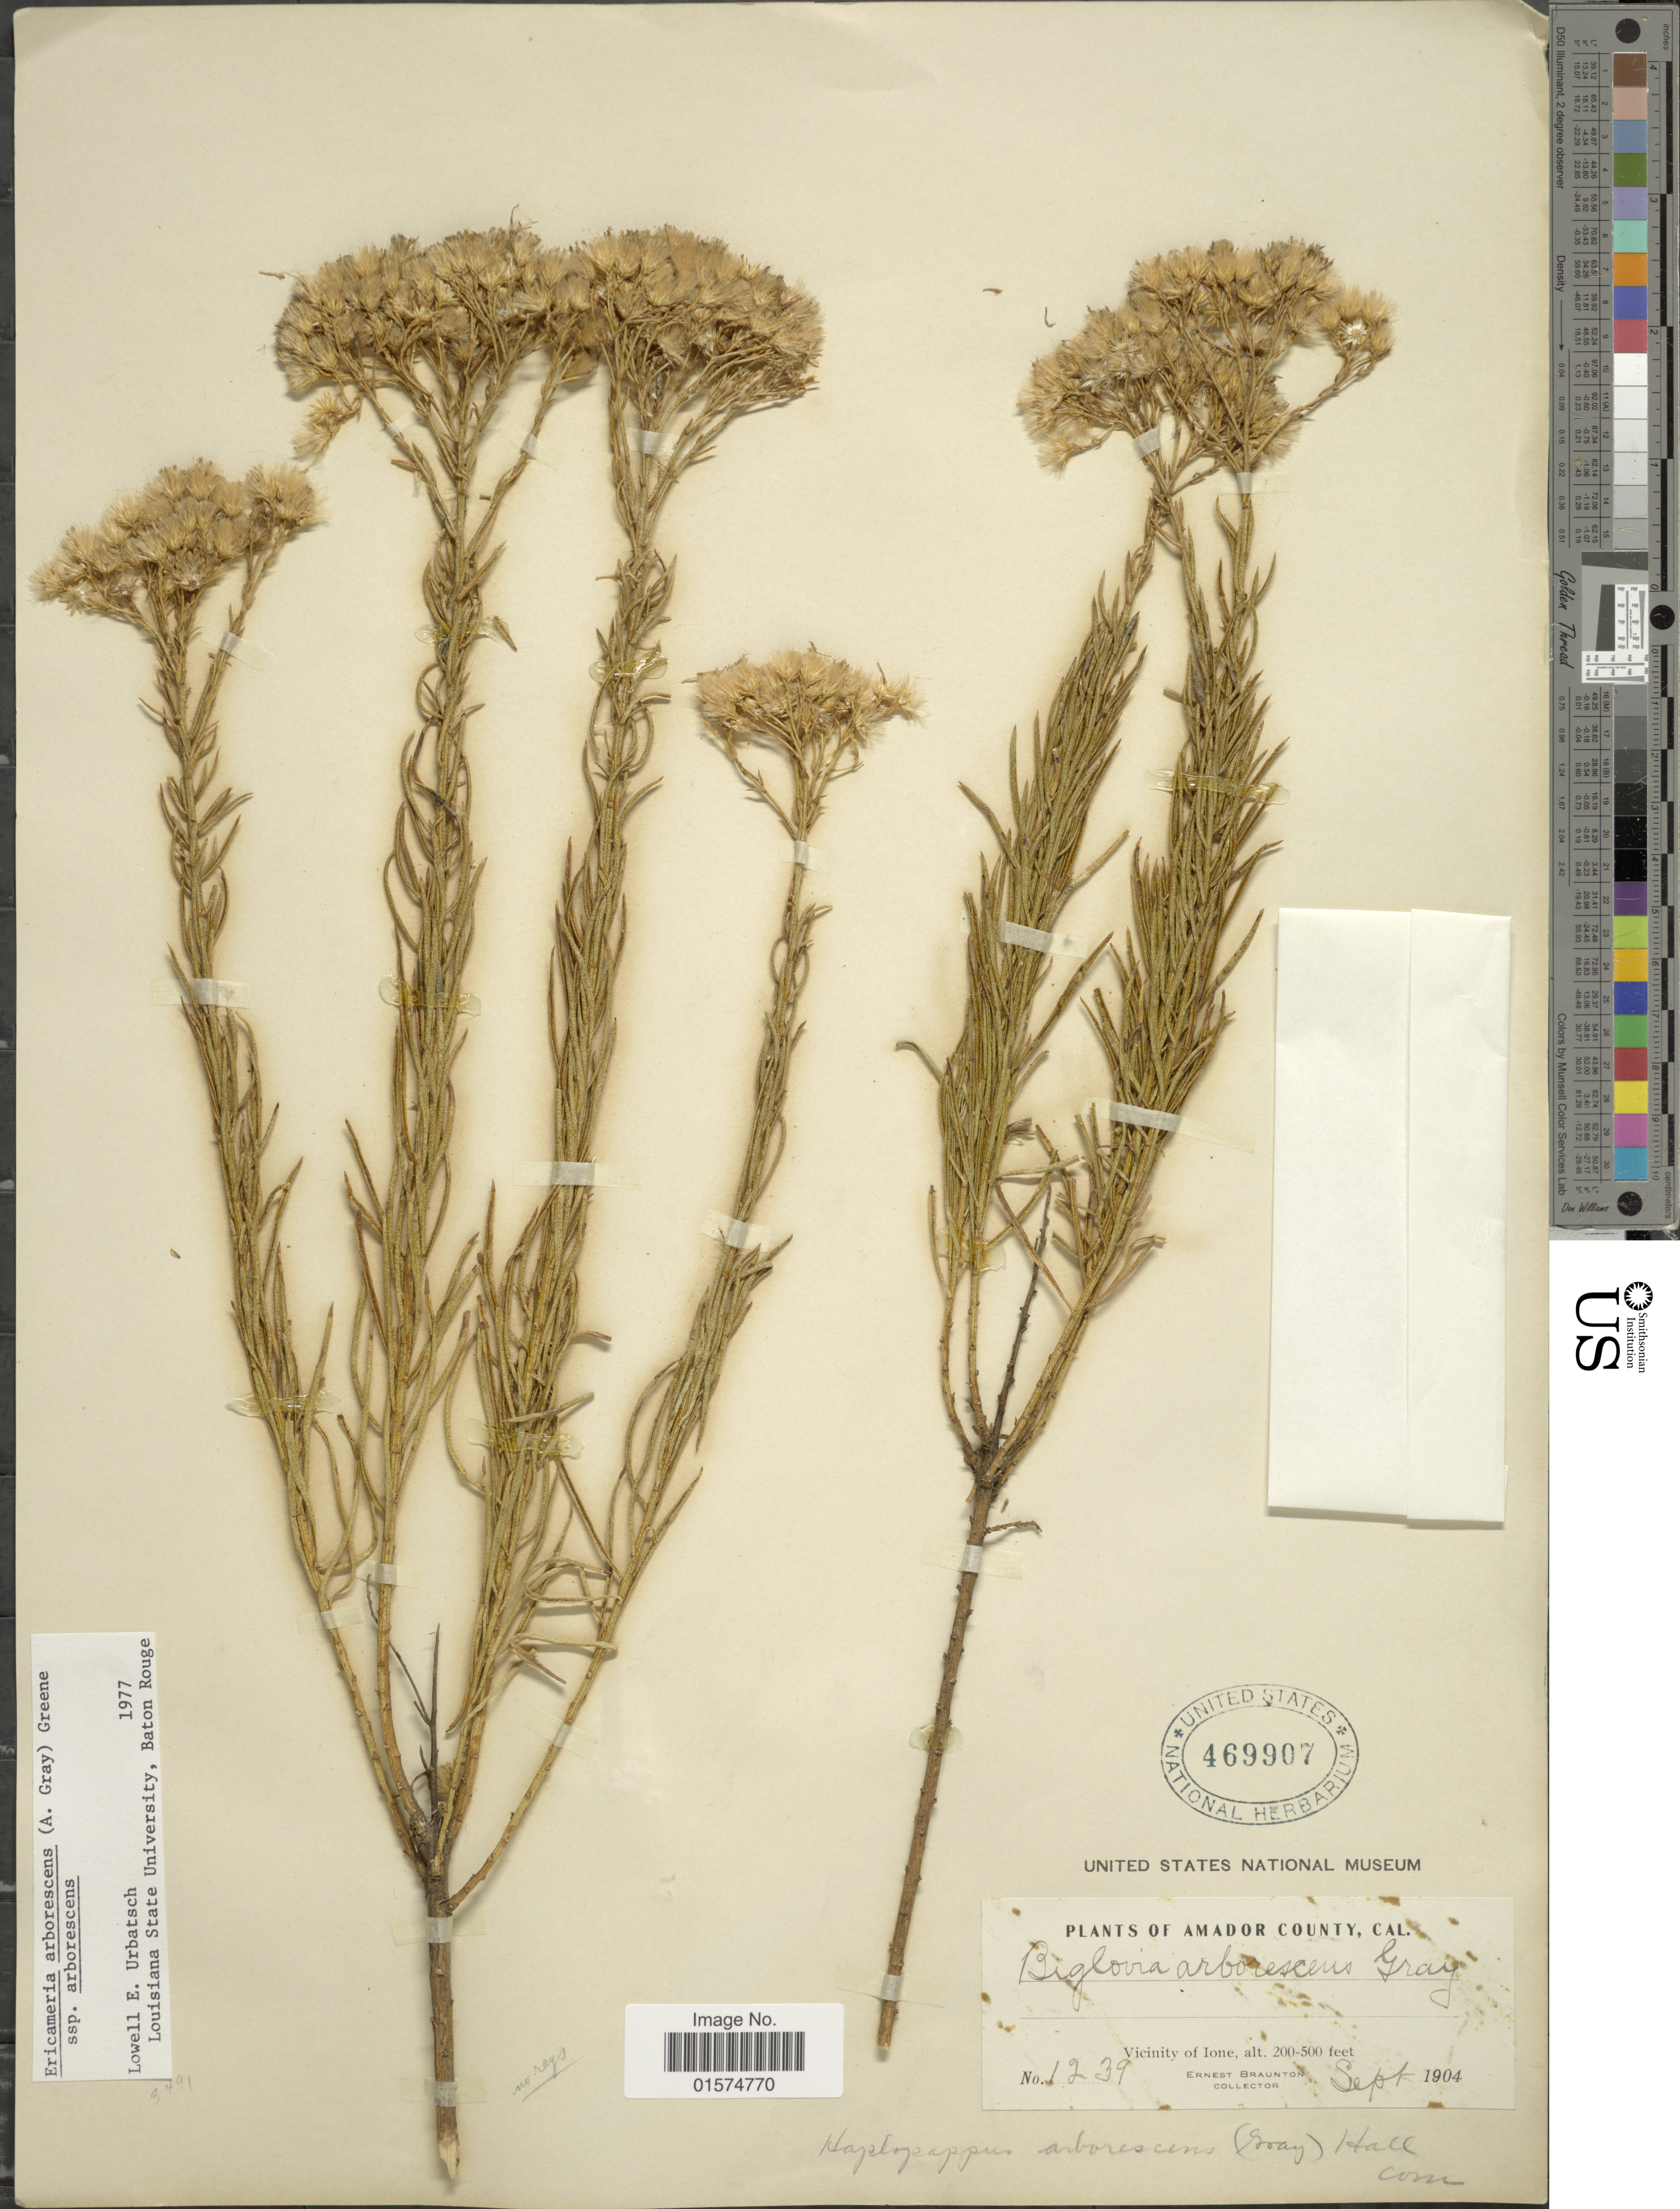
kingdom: Plantae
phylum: Tracheophyta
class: Magnoliopsida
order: Asterales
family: Asteraceae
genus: Ericameria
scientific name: Ericameria arborescens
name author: (A. Gray) Greene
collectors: E. Braunton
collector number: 1239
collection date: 1904-09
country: United States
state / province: California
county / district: Amador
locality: Amador County. Vicinity of Ione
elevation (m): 61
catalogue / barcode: US 469907